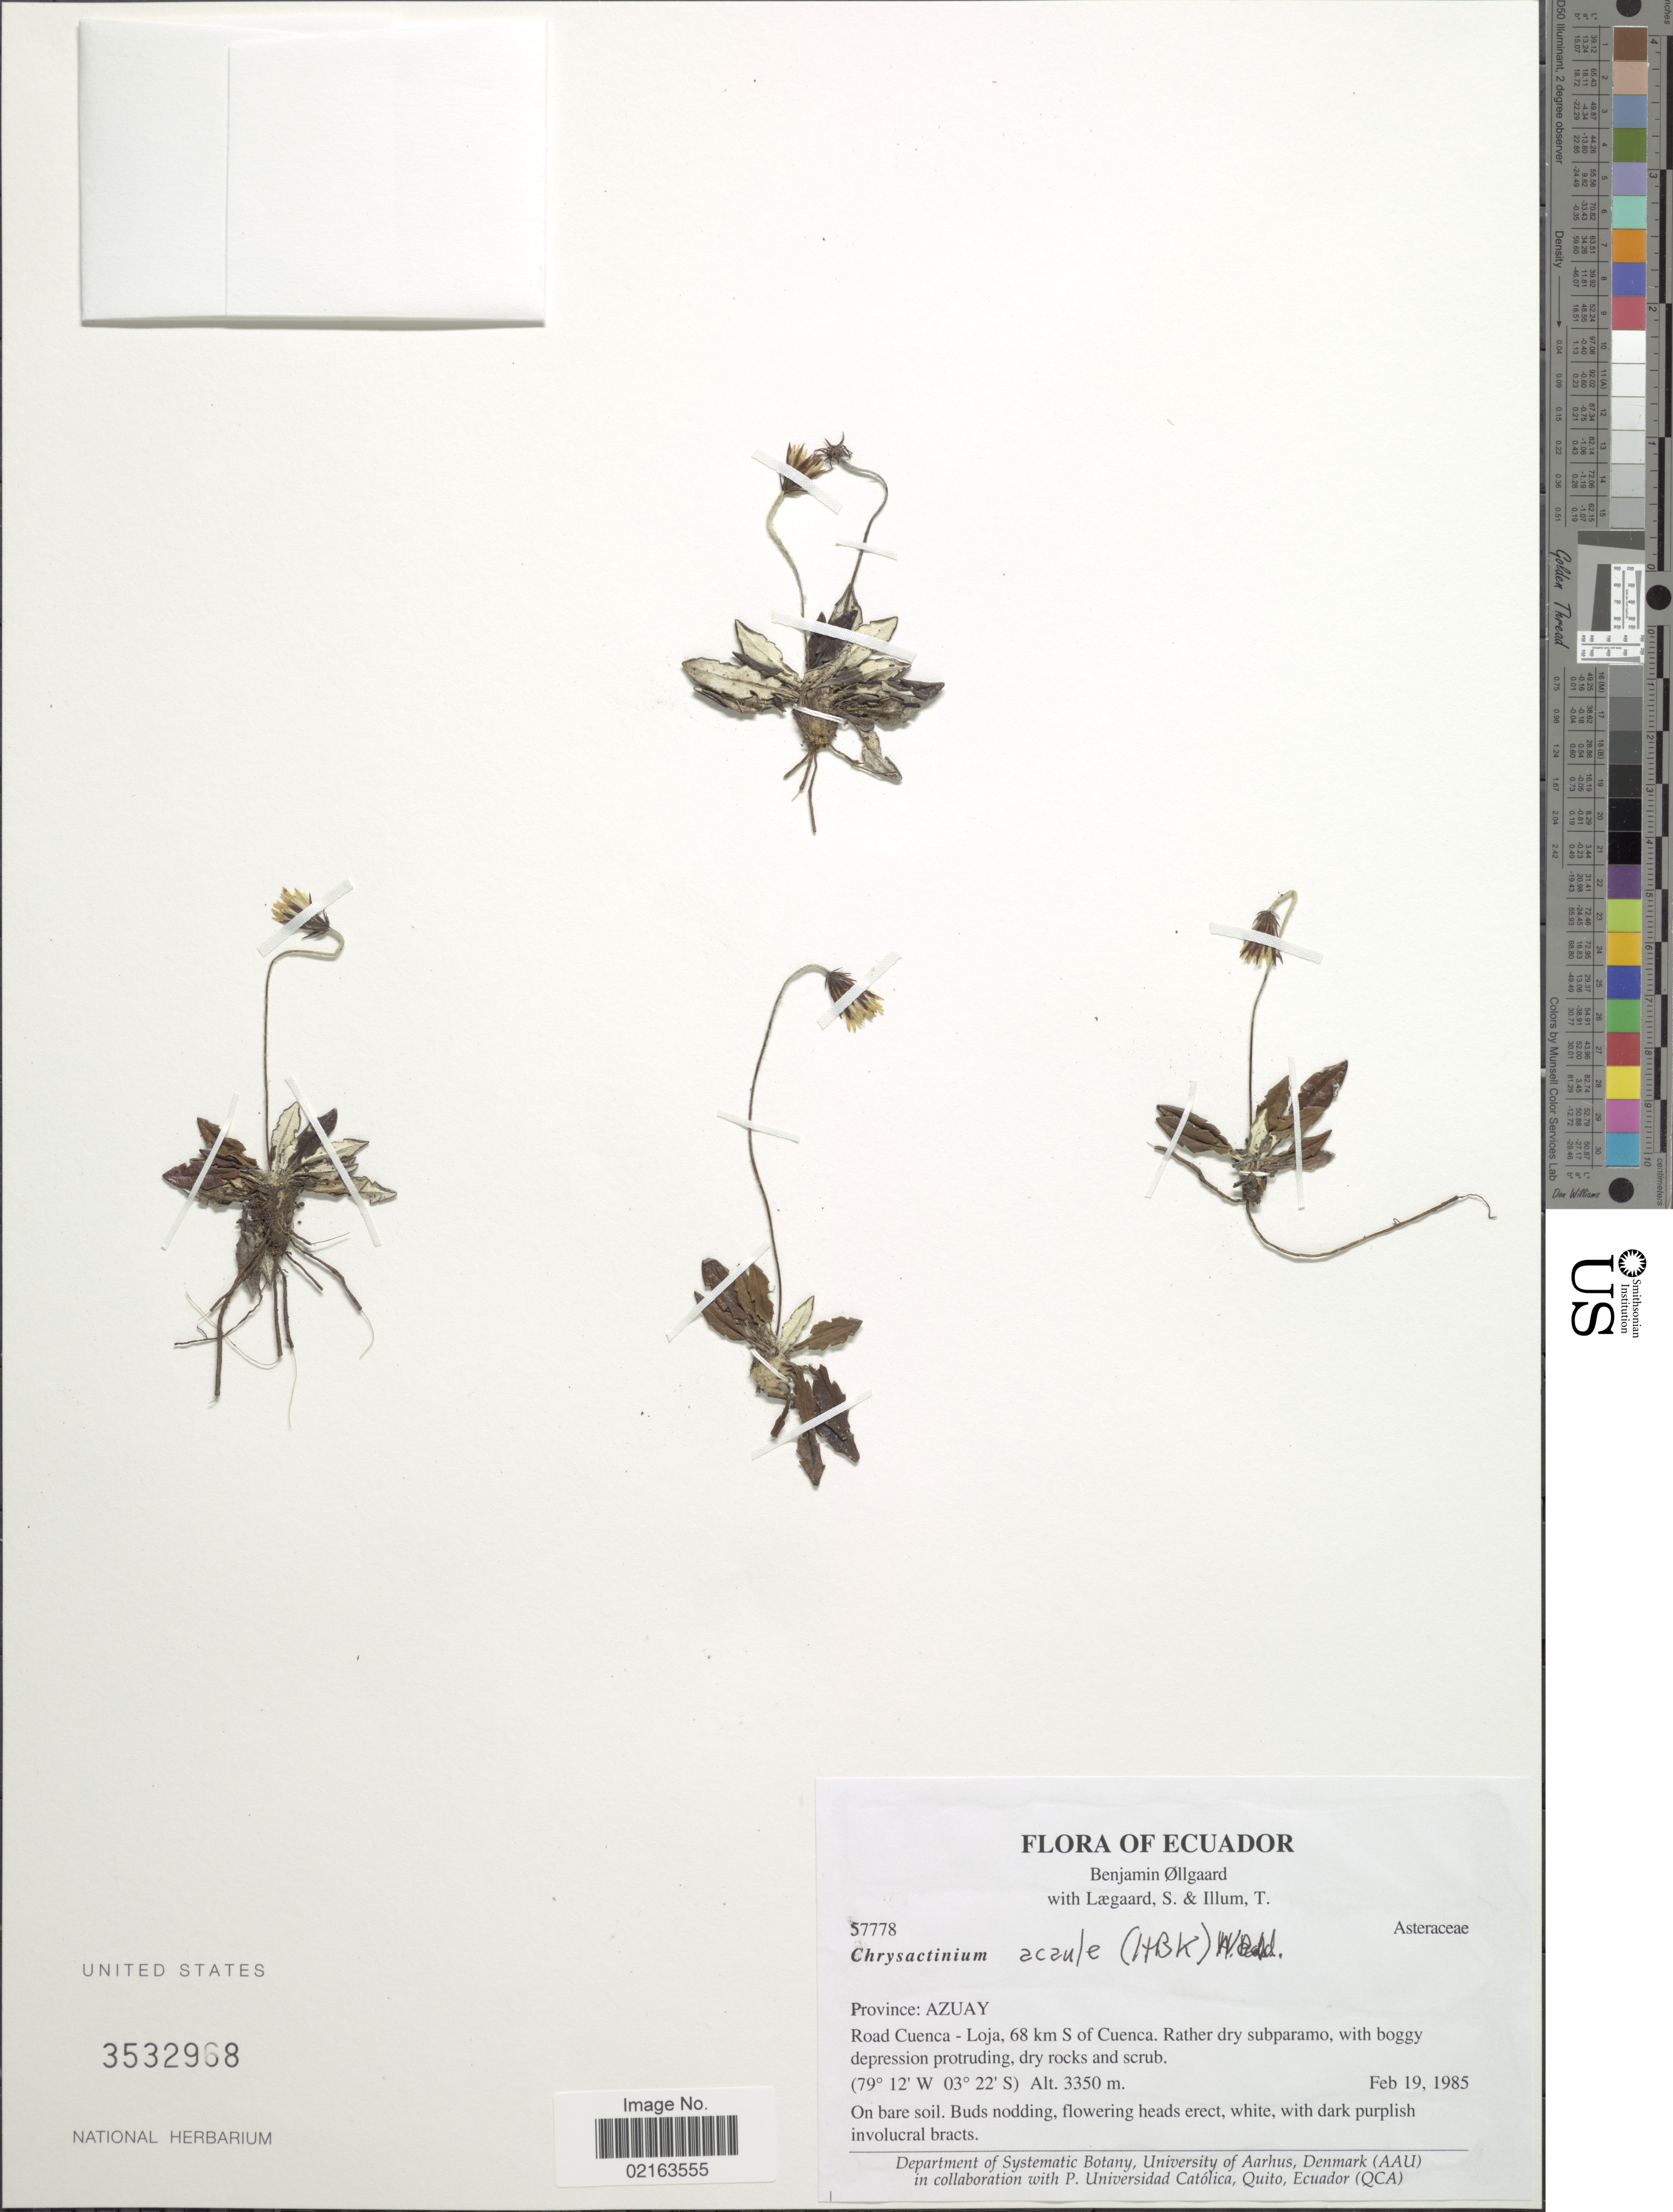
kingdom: Plantae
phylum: Tracheophyta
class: Magnoliopsida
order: Asterales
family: Asteraceae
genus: Chrysactinium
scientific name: Chrysactinium acaule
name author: (Kunth) Wedd.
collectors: B. Øllgaard, S. Lægaard & T. Illum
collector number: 57778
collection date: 1985-02-19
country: Ecuador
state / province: Azuay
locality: Road Cuenca - Loja, 68 km S of Cuenca.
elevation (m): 3350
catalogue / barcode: US 3532968